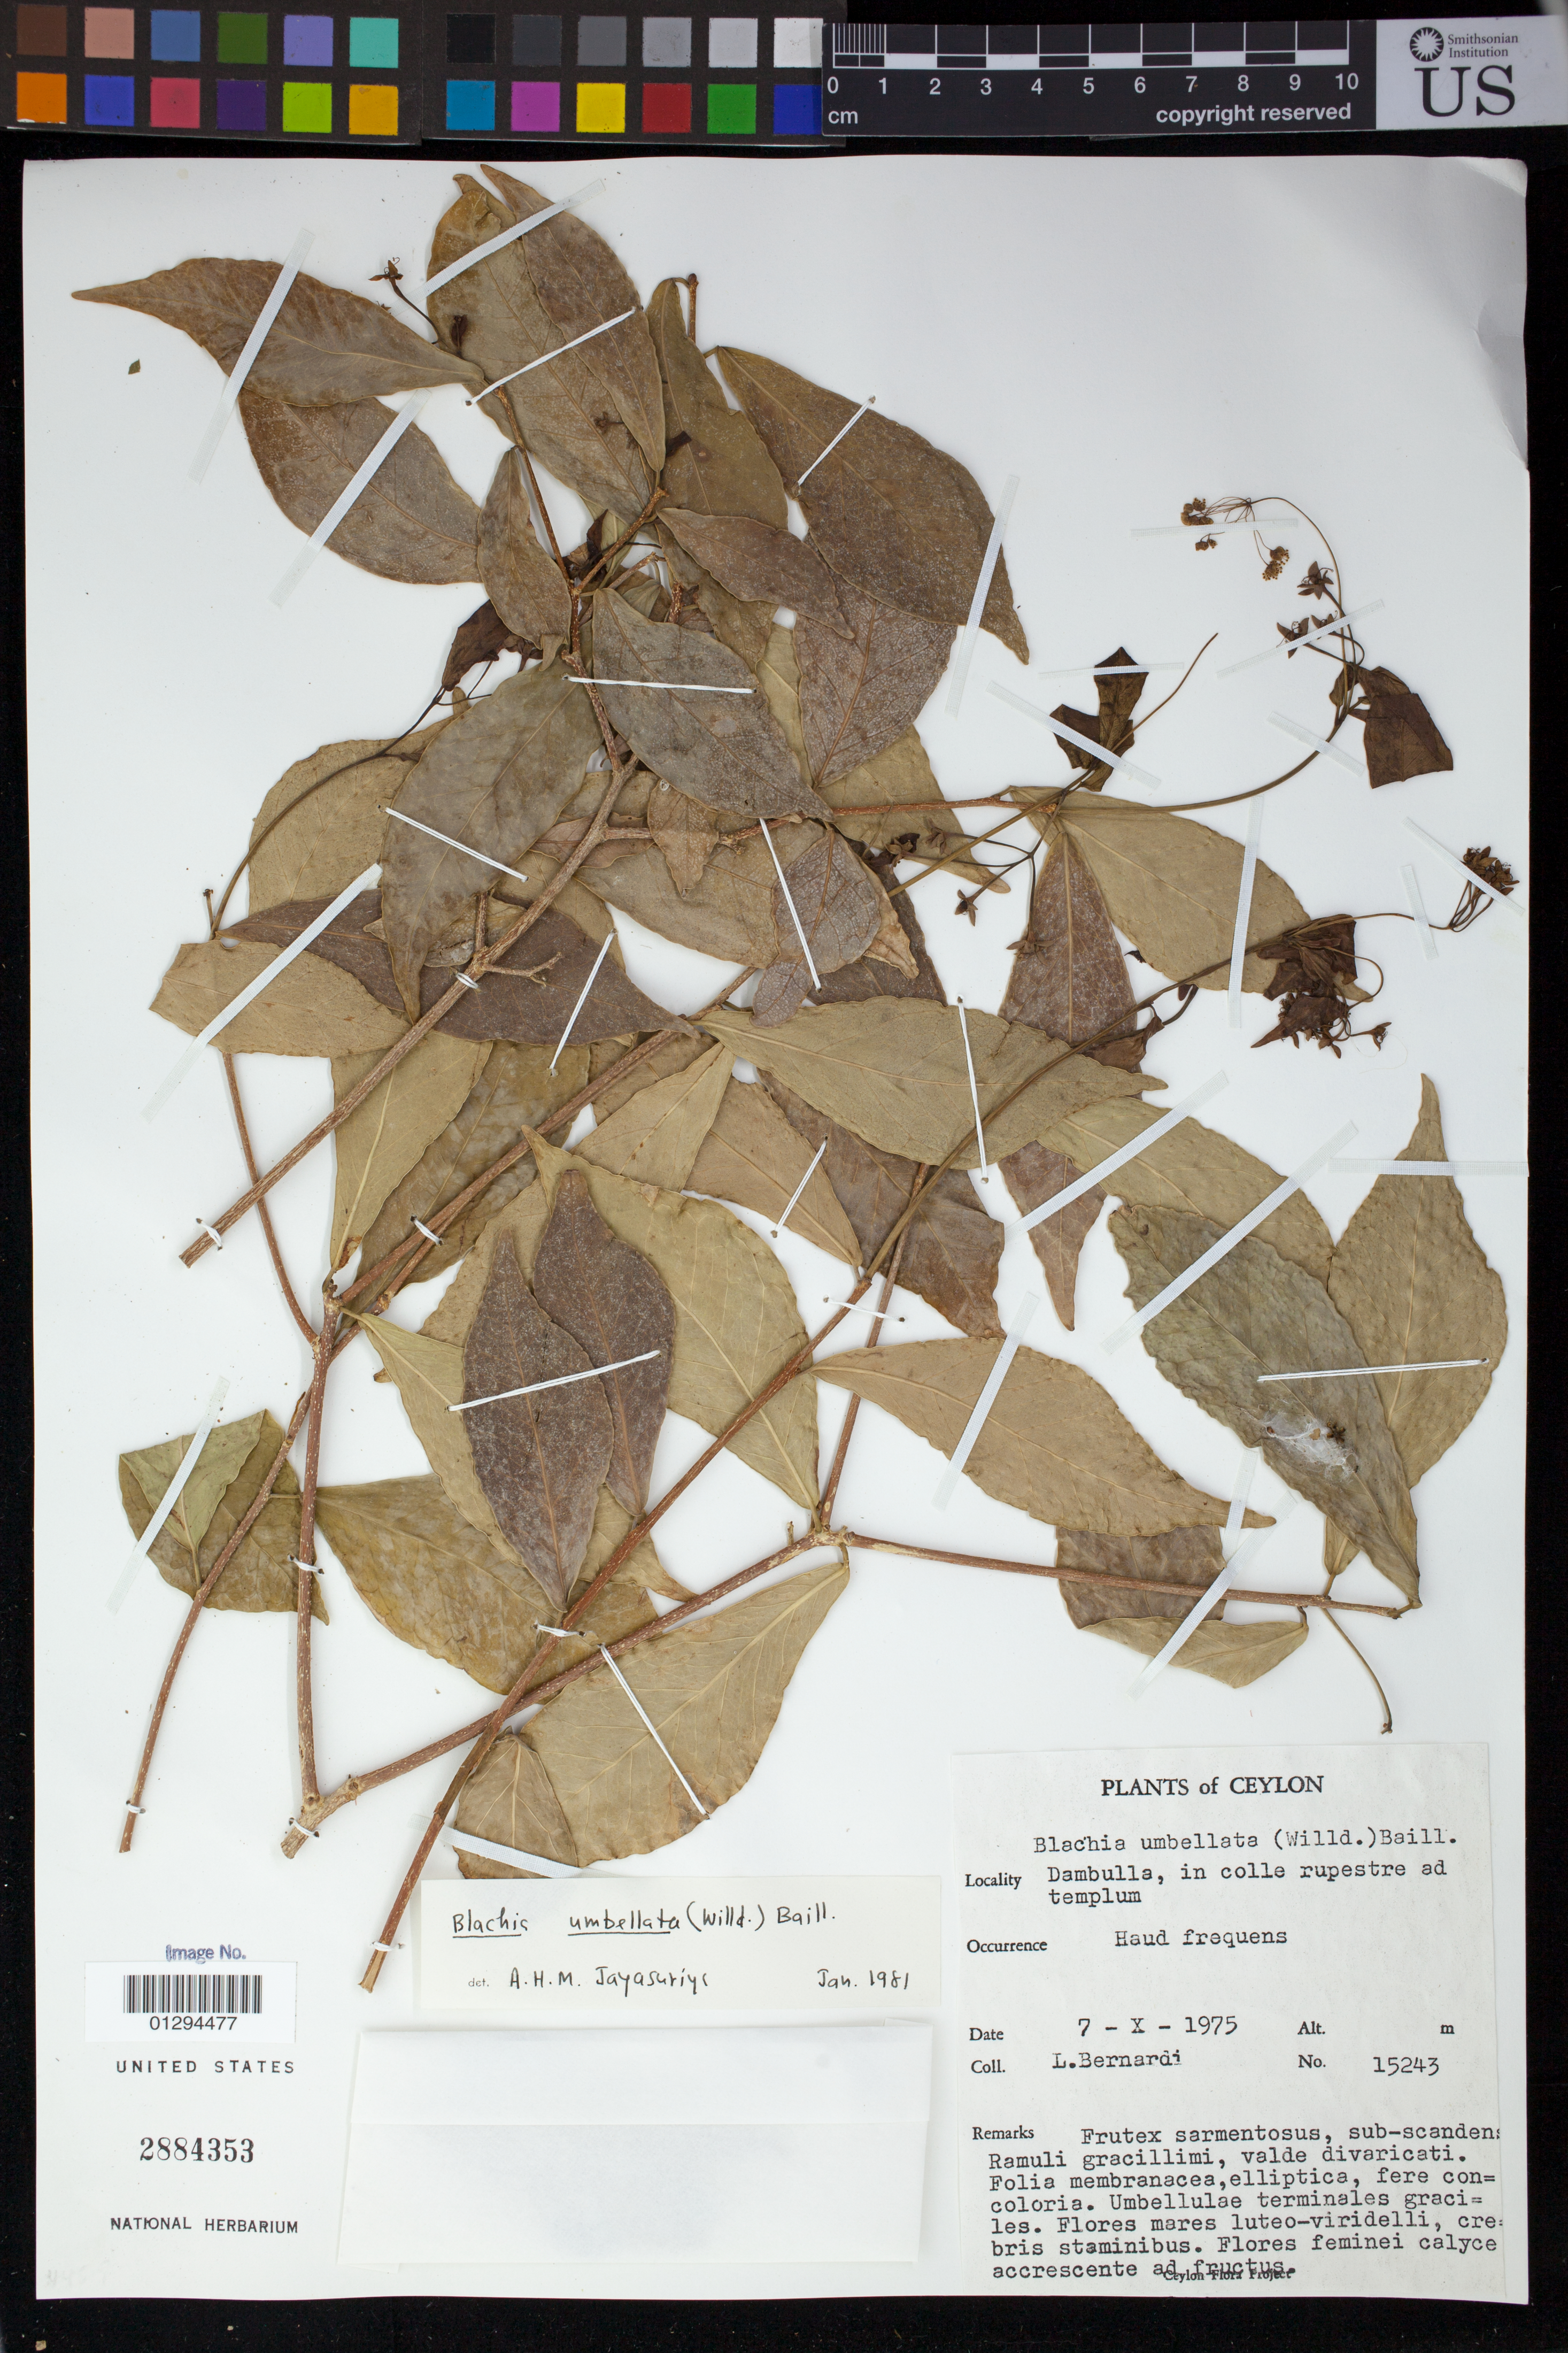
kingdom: Plantae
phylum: Tracheophyta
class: Magnoliopsida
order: Malpighiales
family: Euphorbiaceae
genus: Blachia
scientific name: Blachia umbellata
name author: (Willd.) Baill.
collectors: L. Bernardi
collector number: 15243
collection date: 1975-10-07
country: Sri Lanka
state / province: Central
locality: Dambulla, in colle rupestre ad templum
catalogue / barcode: US 2884353